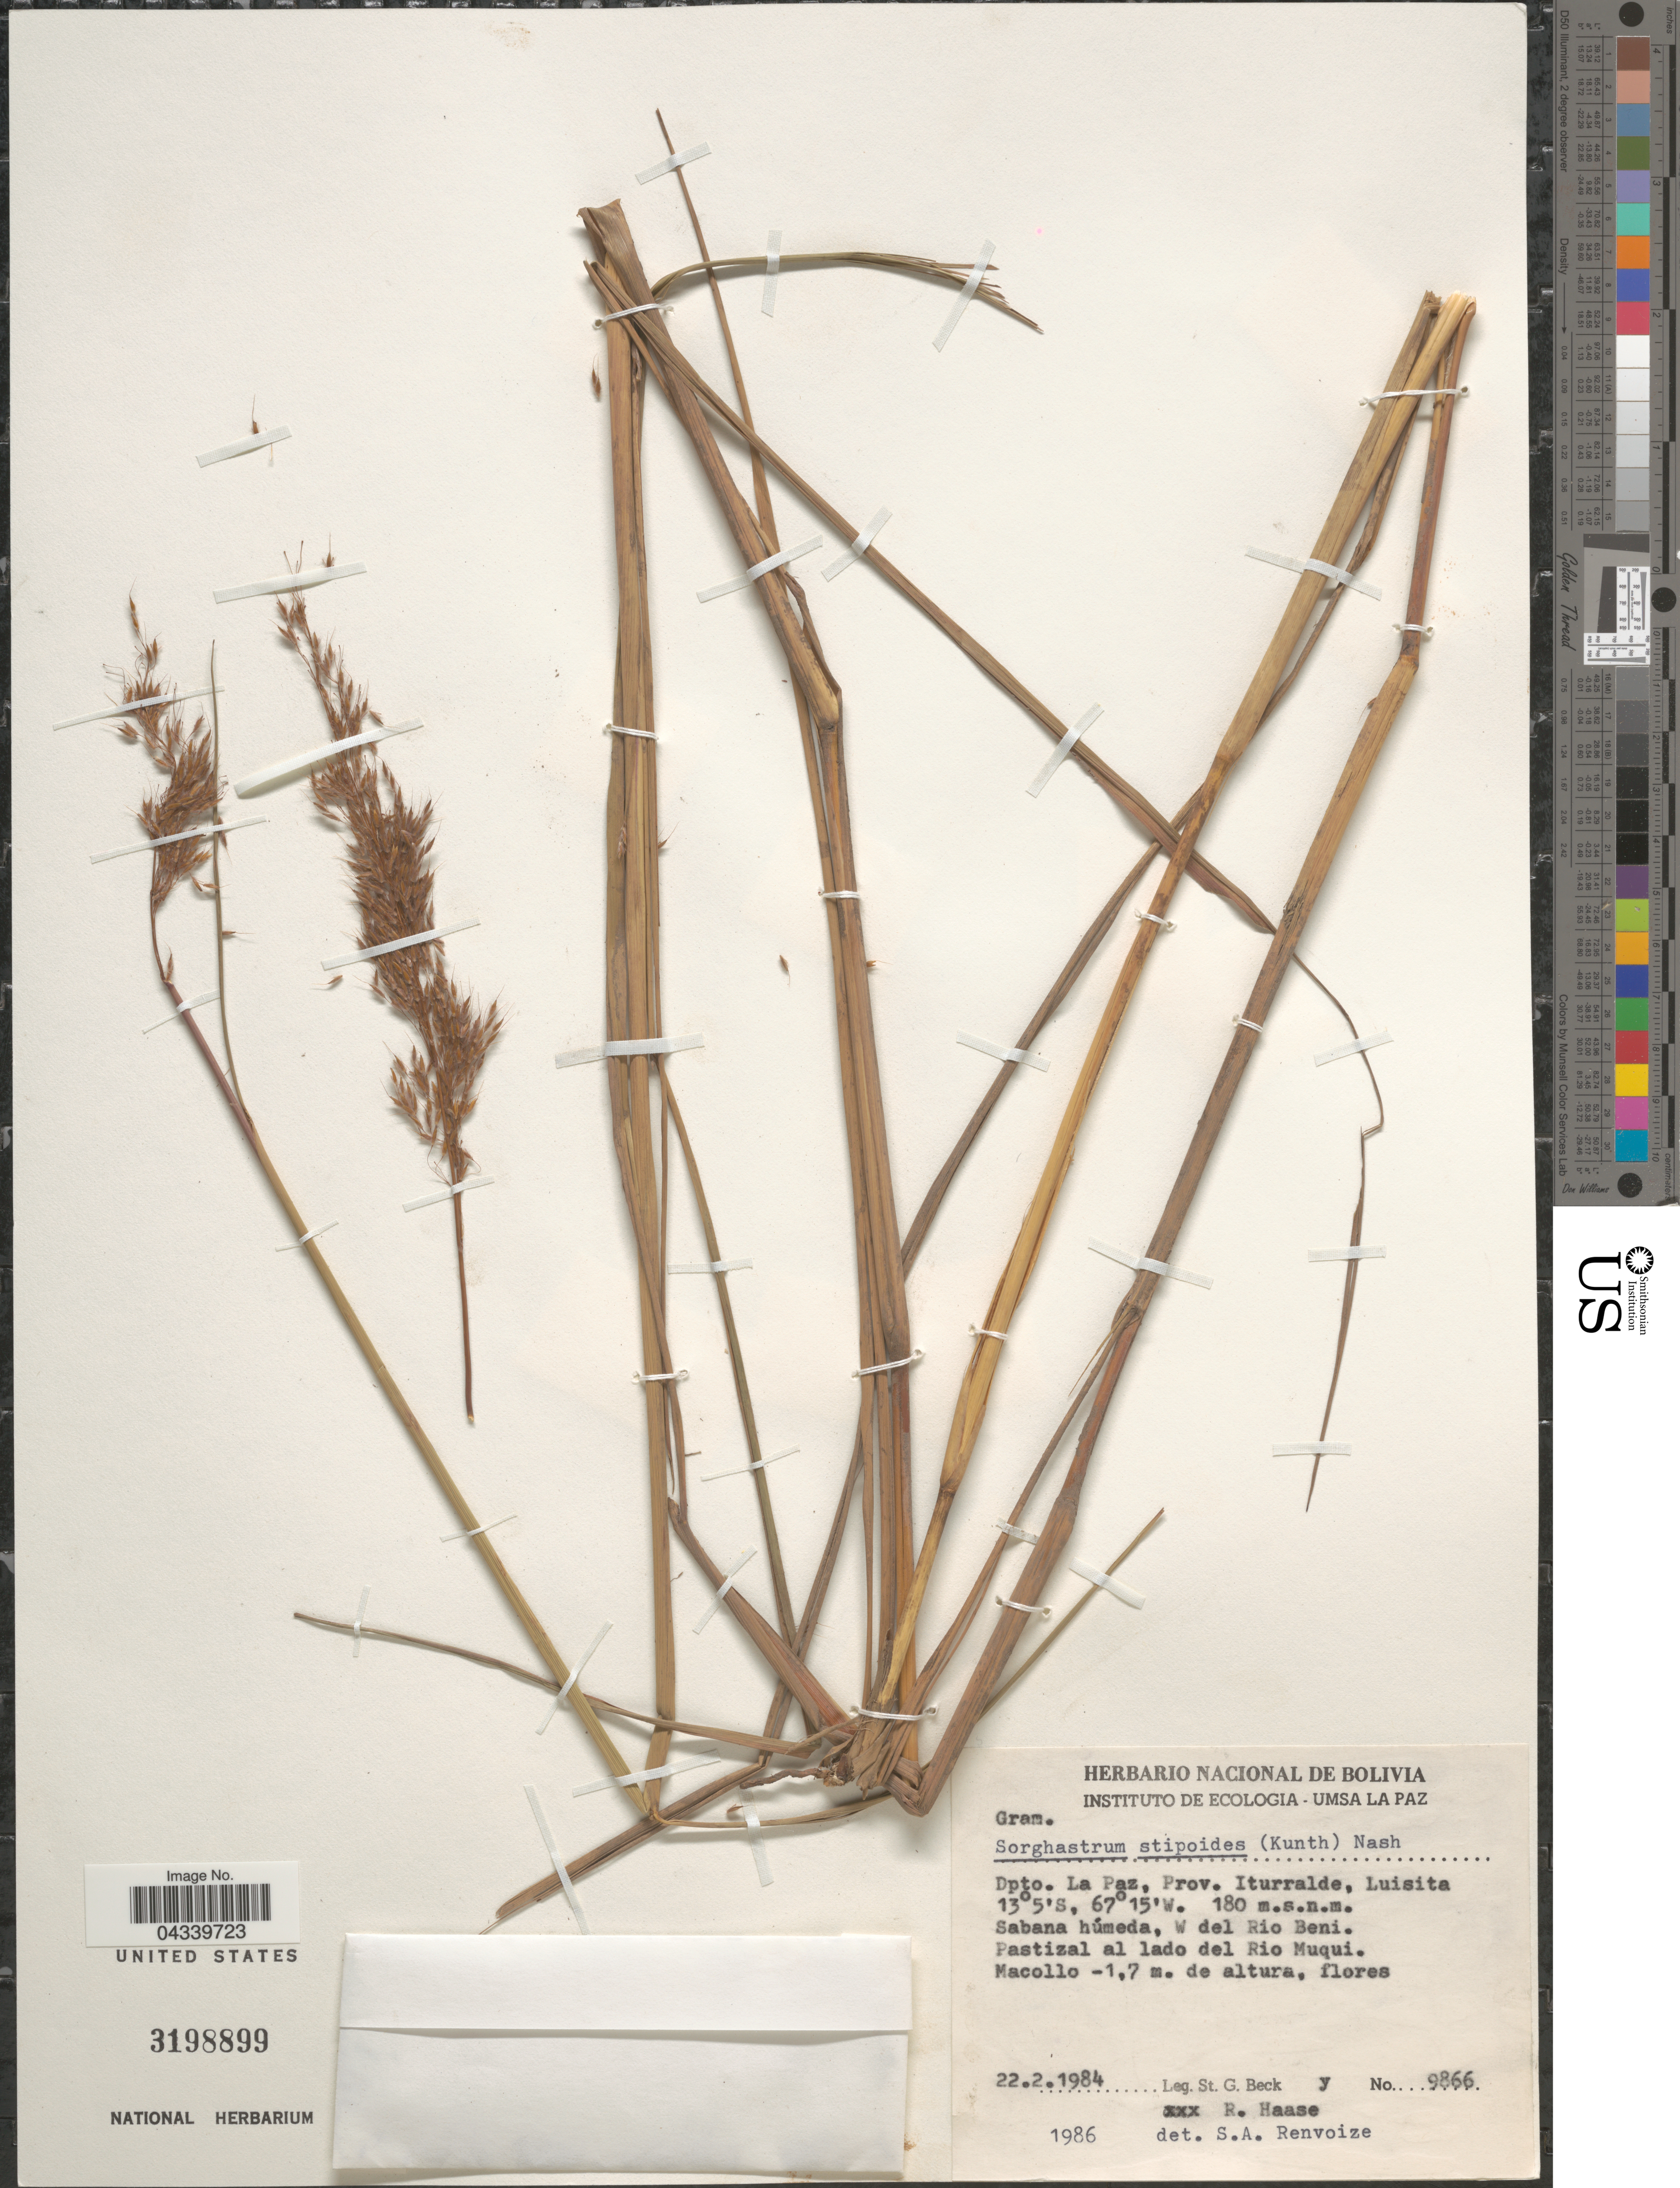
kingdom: Plantae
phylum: Tracheophyta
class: Liliopsida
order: Poales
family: Poaceae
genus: Sorghastrum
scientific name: Sorghastrum stipoides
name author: (Kunth) Nash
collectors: S. G. Beck & R. Haase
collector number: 9866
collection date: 1984-02-22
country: Bolivia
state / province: La Paz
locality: Dpto. La Paz, Prov. Iturralde, Luisita. Sabana húmeda, W del Rio Beni. Pastizal al lado del Rio Muqui.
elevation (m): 180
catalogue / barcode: US 3198899